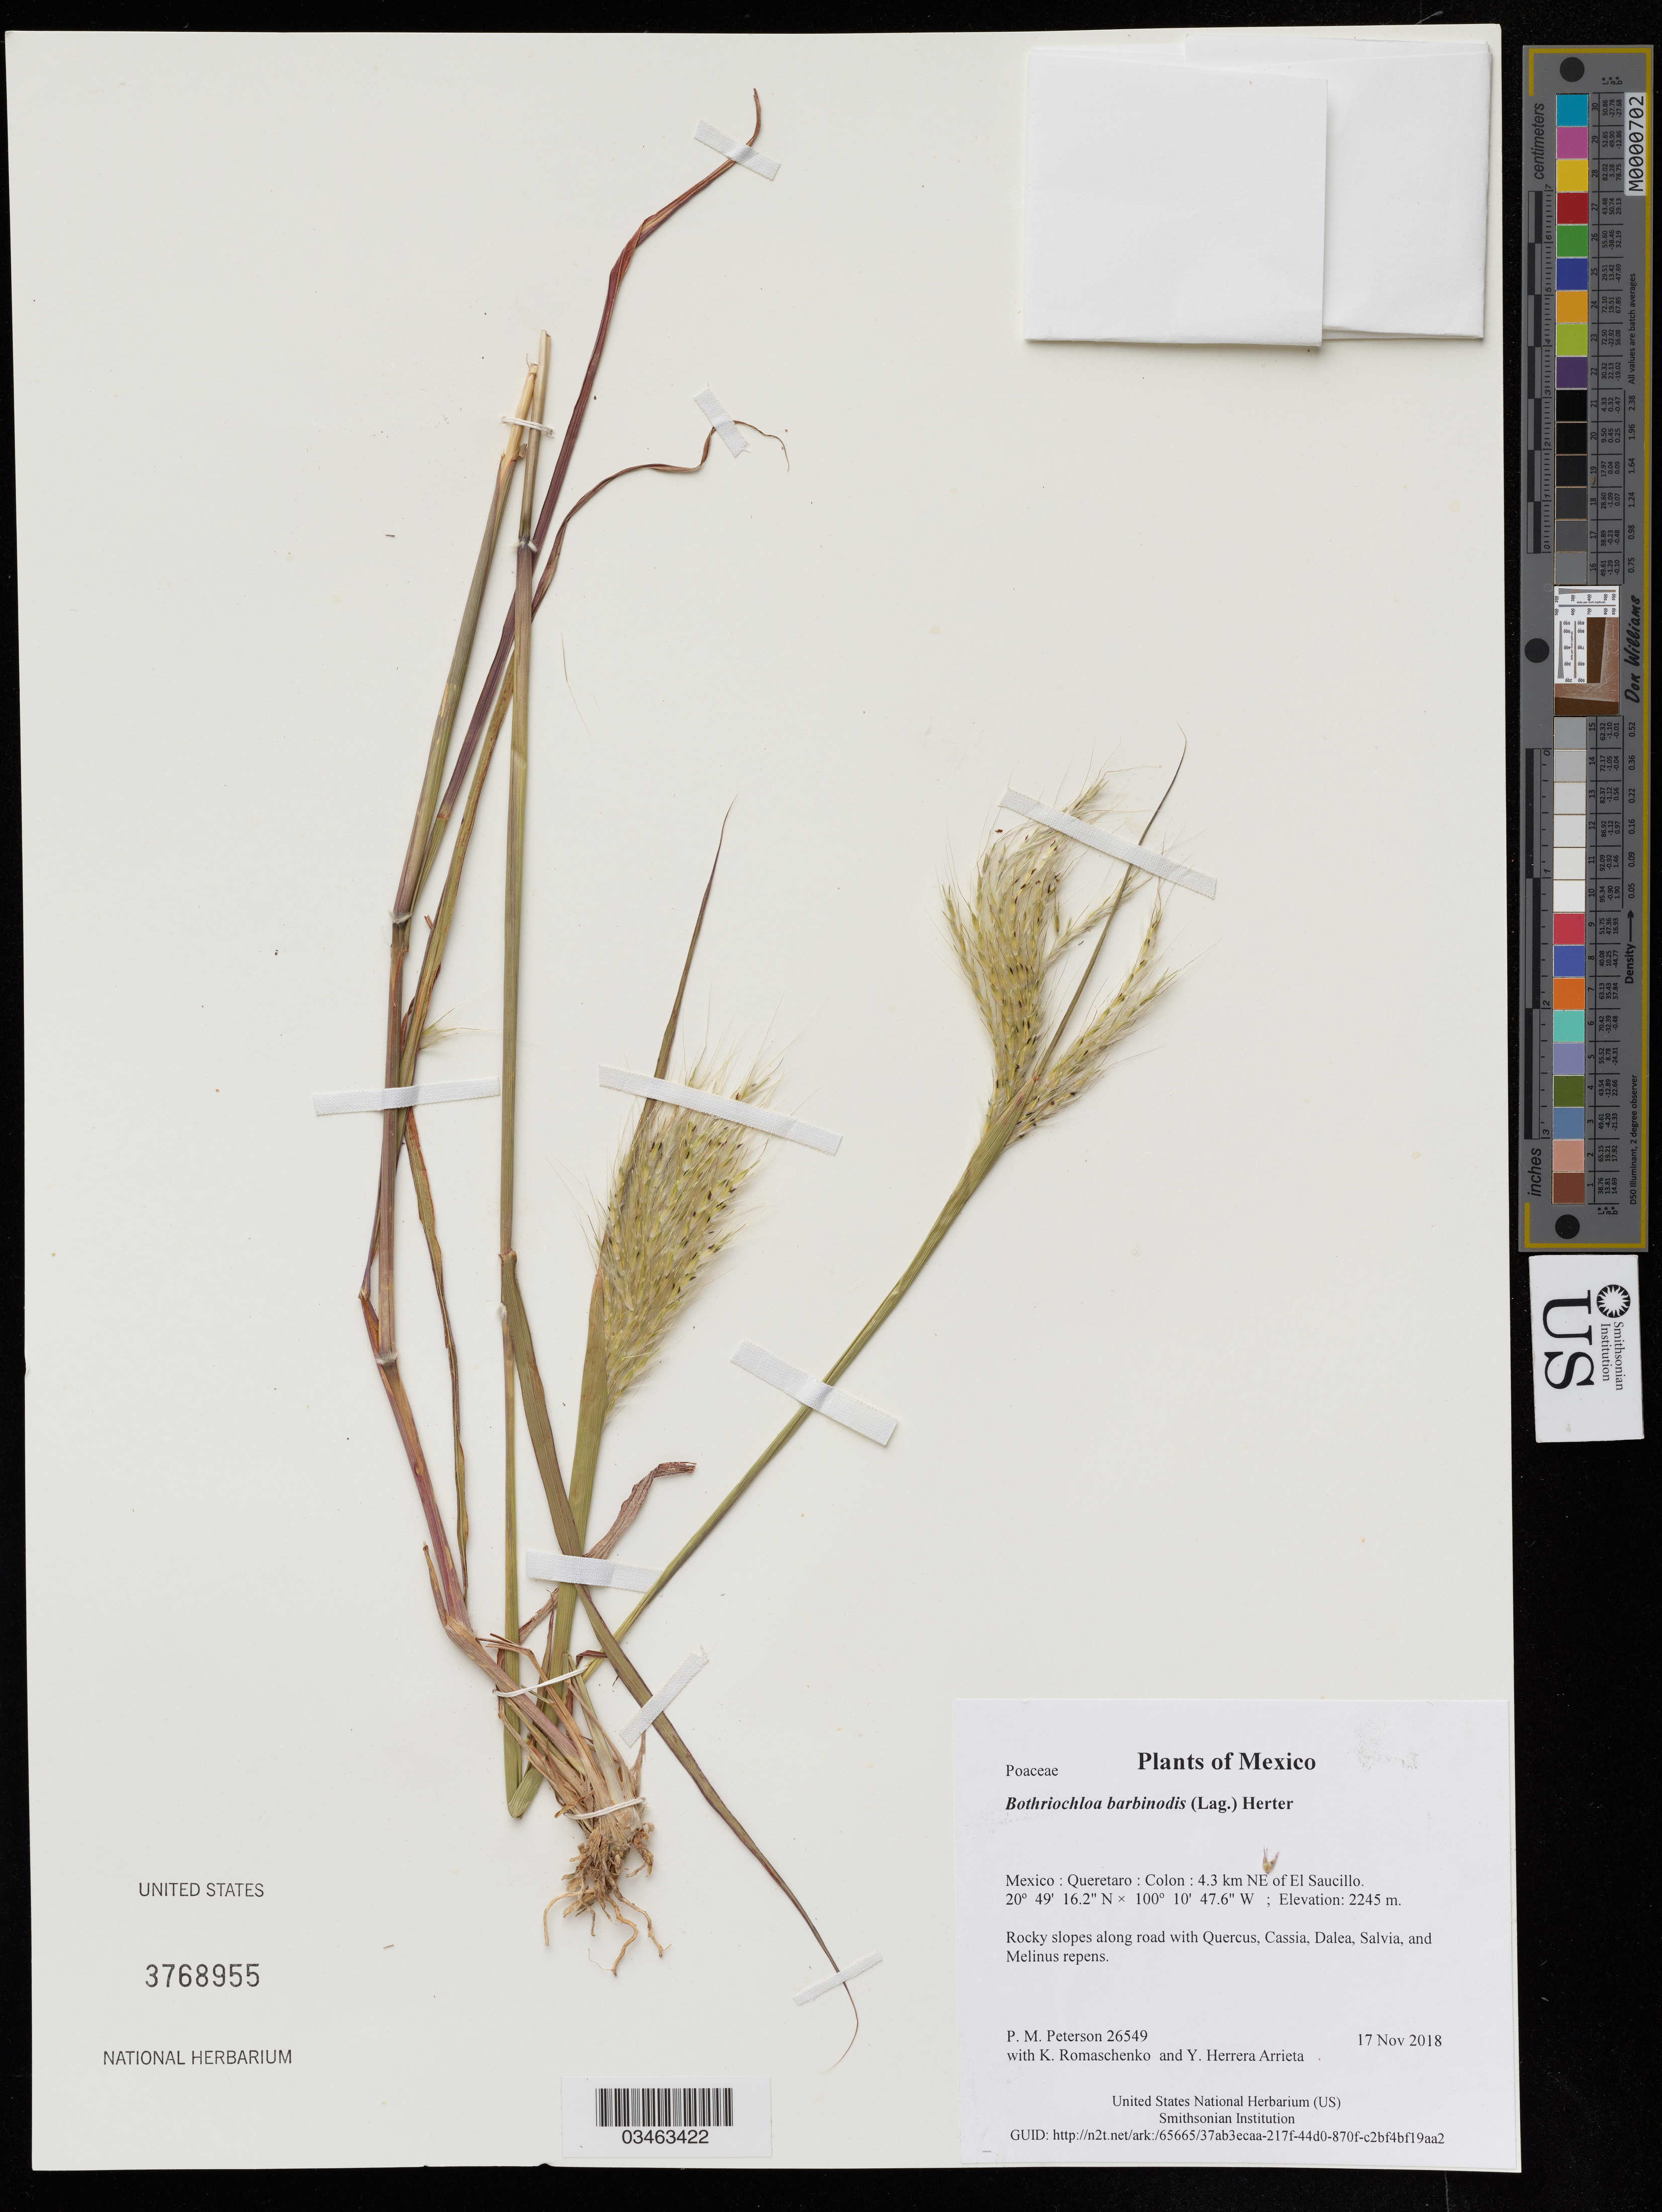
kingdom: Plantae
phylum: Tracheophyta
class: Liliopsida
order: Poales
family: Poaceae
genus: Bothriochloa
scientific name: Bothriochloa barbinodis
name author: (Lag.) Herter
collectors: P. M. Peterson, K. Romaschenko & Y. Herrera Arrieta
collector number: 26549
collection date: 2018-11-17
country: Mexico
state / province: Queretaro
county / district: Colon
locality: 4.3 km NE of El Saucillo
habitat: Rocky slopes along road with Quercus, Cassia, Dalea, Salvia, and Melinus repens.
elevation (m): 2245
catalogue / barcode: US 3768955